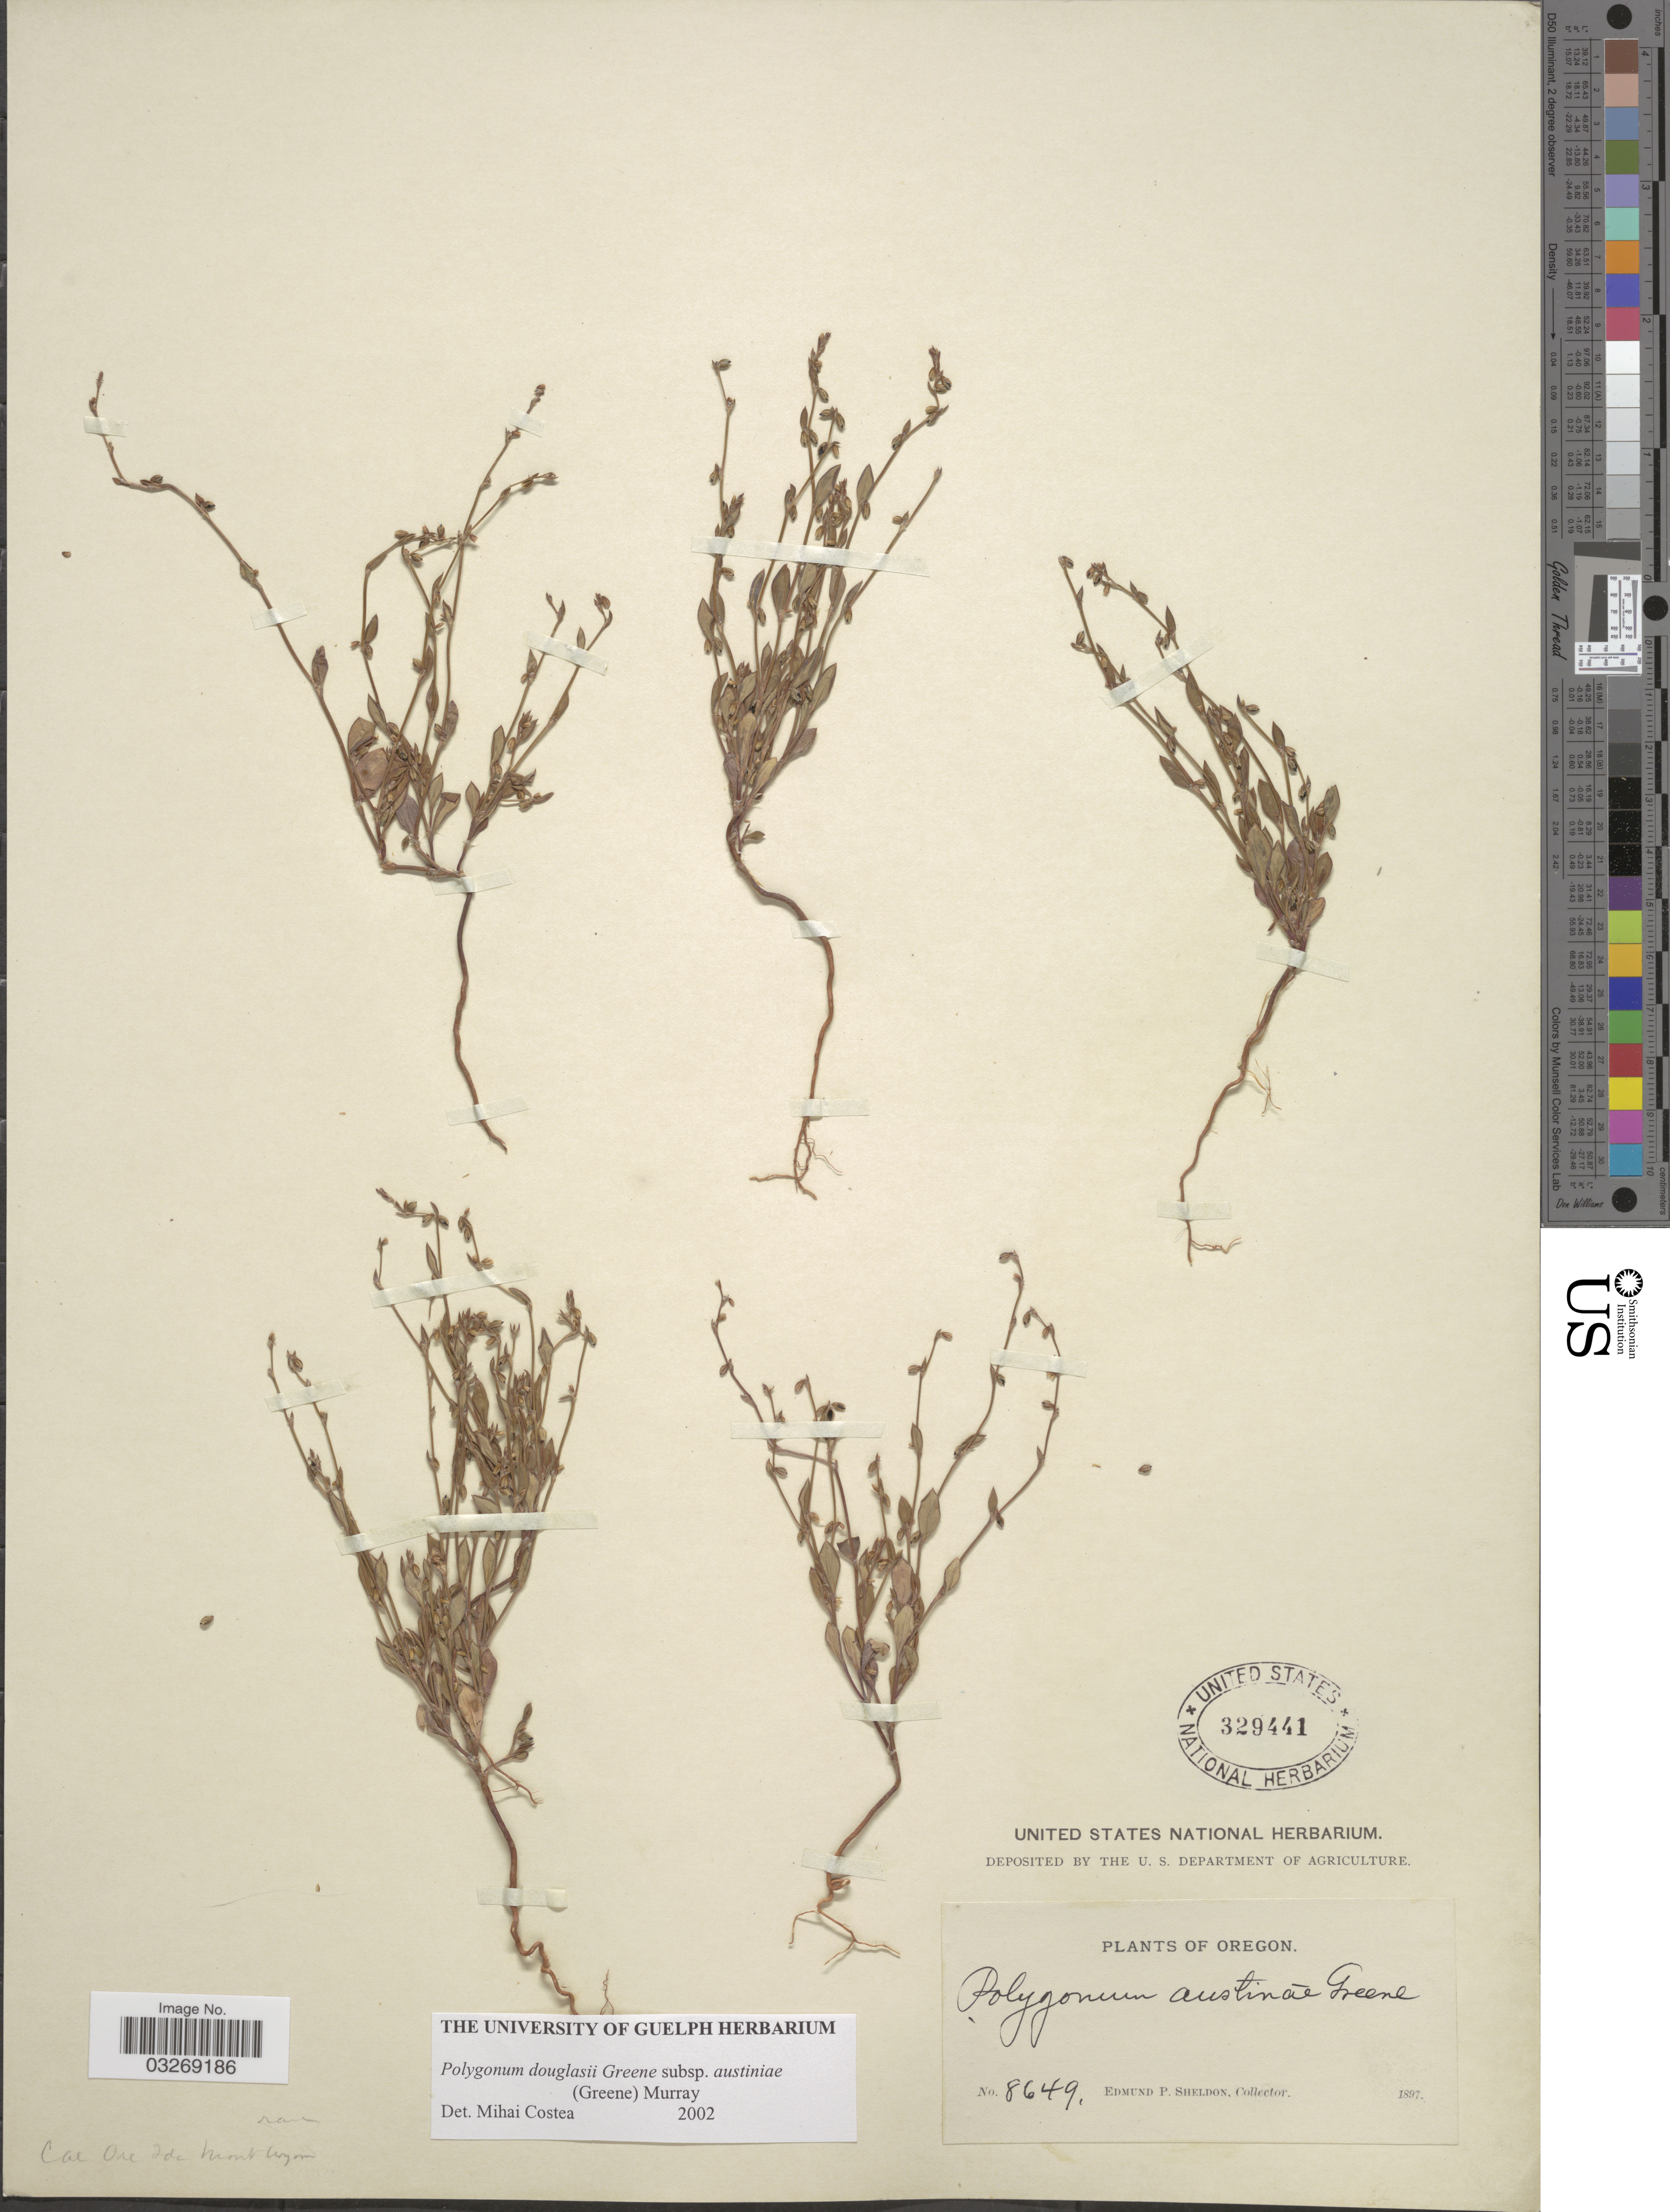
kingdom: Plantae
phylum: Tracheophyta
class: Magnoliopsida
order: Caryophyllales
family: Polygonaceae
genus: Polygonum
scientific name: Polygonum douglasii subsp. austiniae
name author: (S.W. Greene) A.E. Murray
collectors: E. P. Sheldon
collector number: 8649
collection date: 1897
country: United States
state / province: Oregon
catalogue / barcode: US 329441